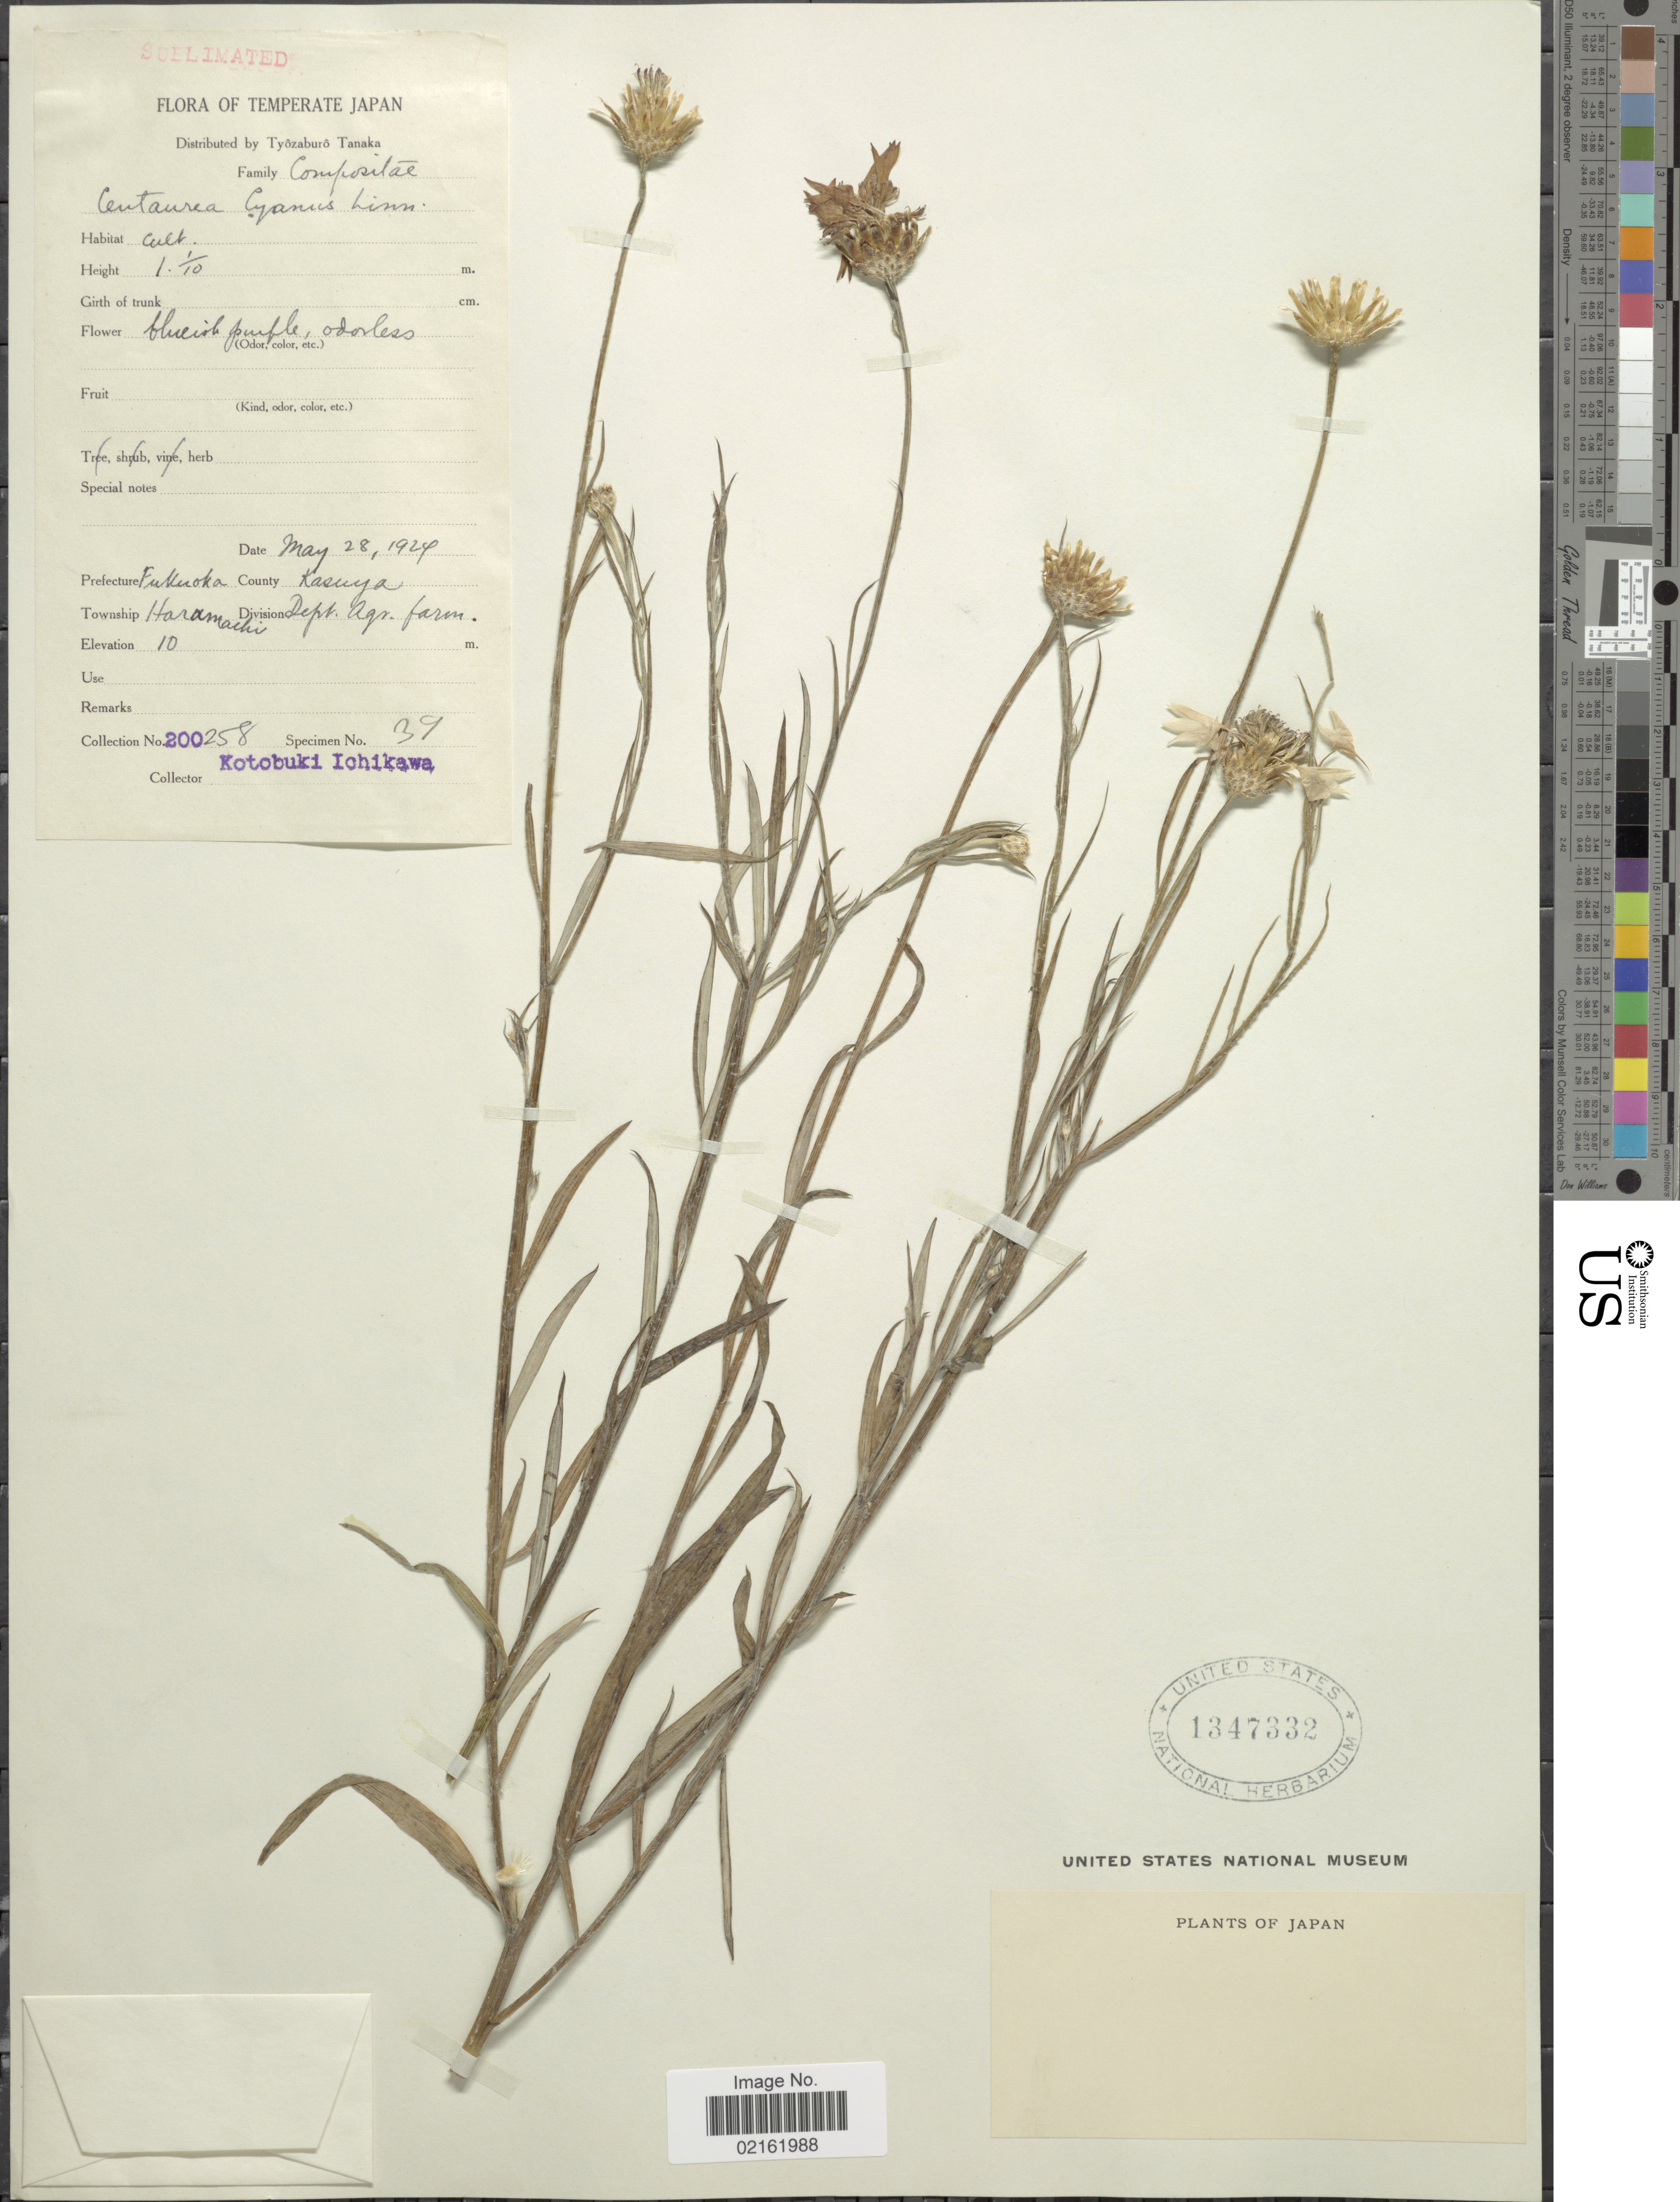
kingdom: Plantae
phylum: Tracheophyta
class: Magnoliopsida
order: Asterales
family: Asteraceae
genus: Centaurea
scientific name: Centaurea cyanus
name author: L.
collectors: K. Ichikawa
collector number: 200258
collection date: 1924-05-28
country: Japan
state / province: Hukuoka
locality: Prefecture Fukuoka, County Kasuya, Township Haramachi, Division Depr. Agr. Farm, Temperate Japan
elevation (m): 10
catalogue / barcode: US 1347332